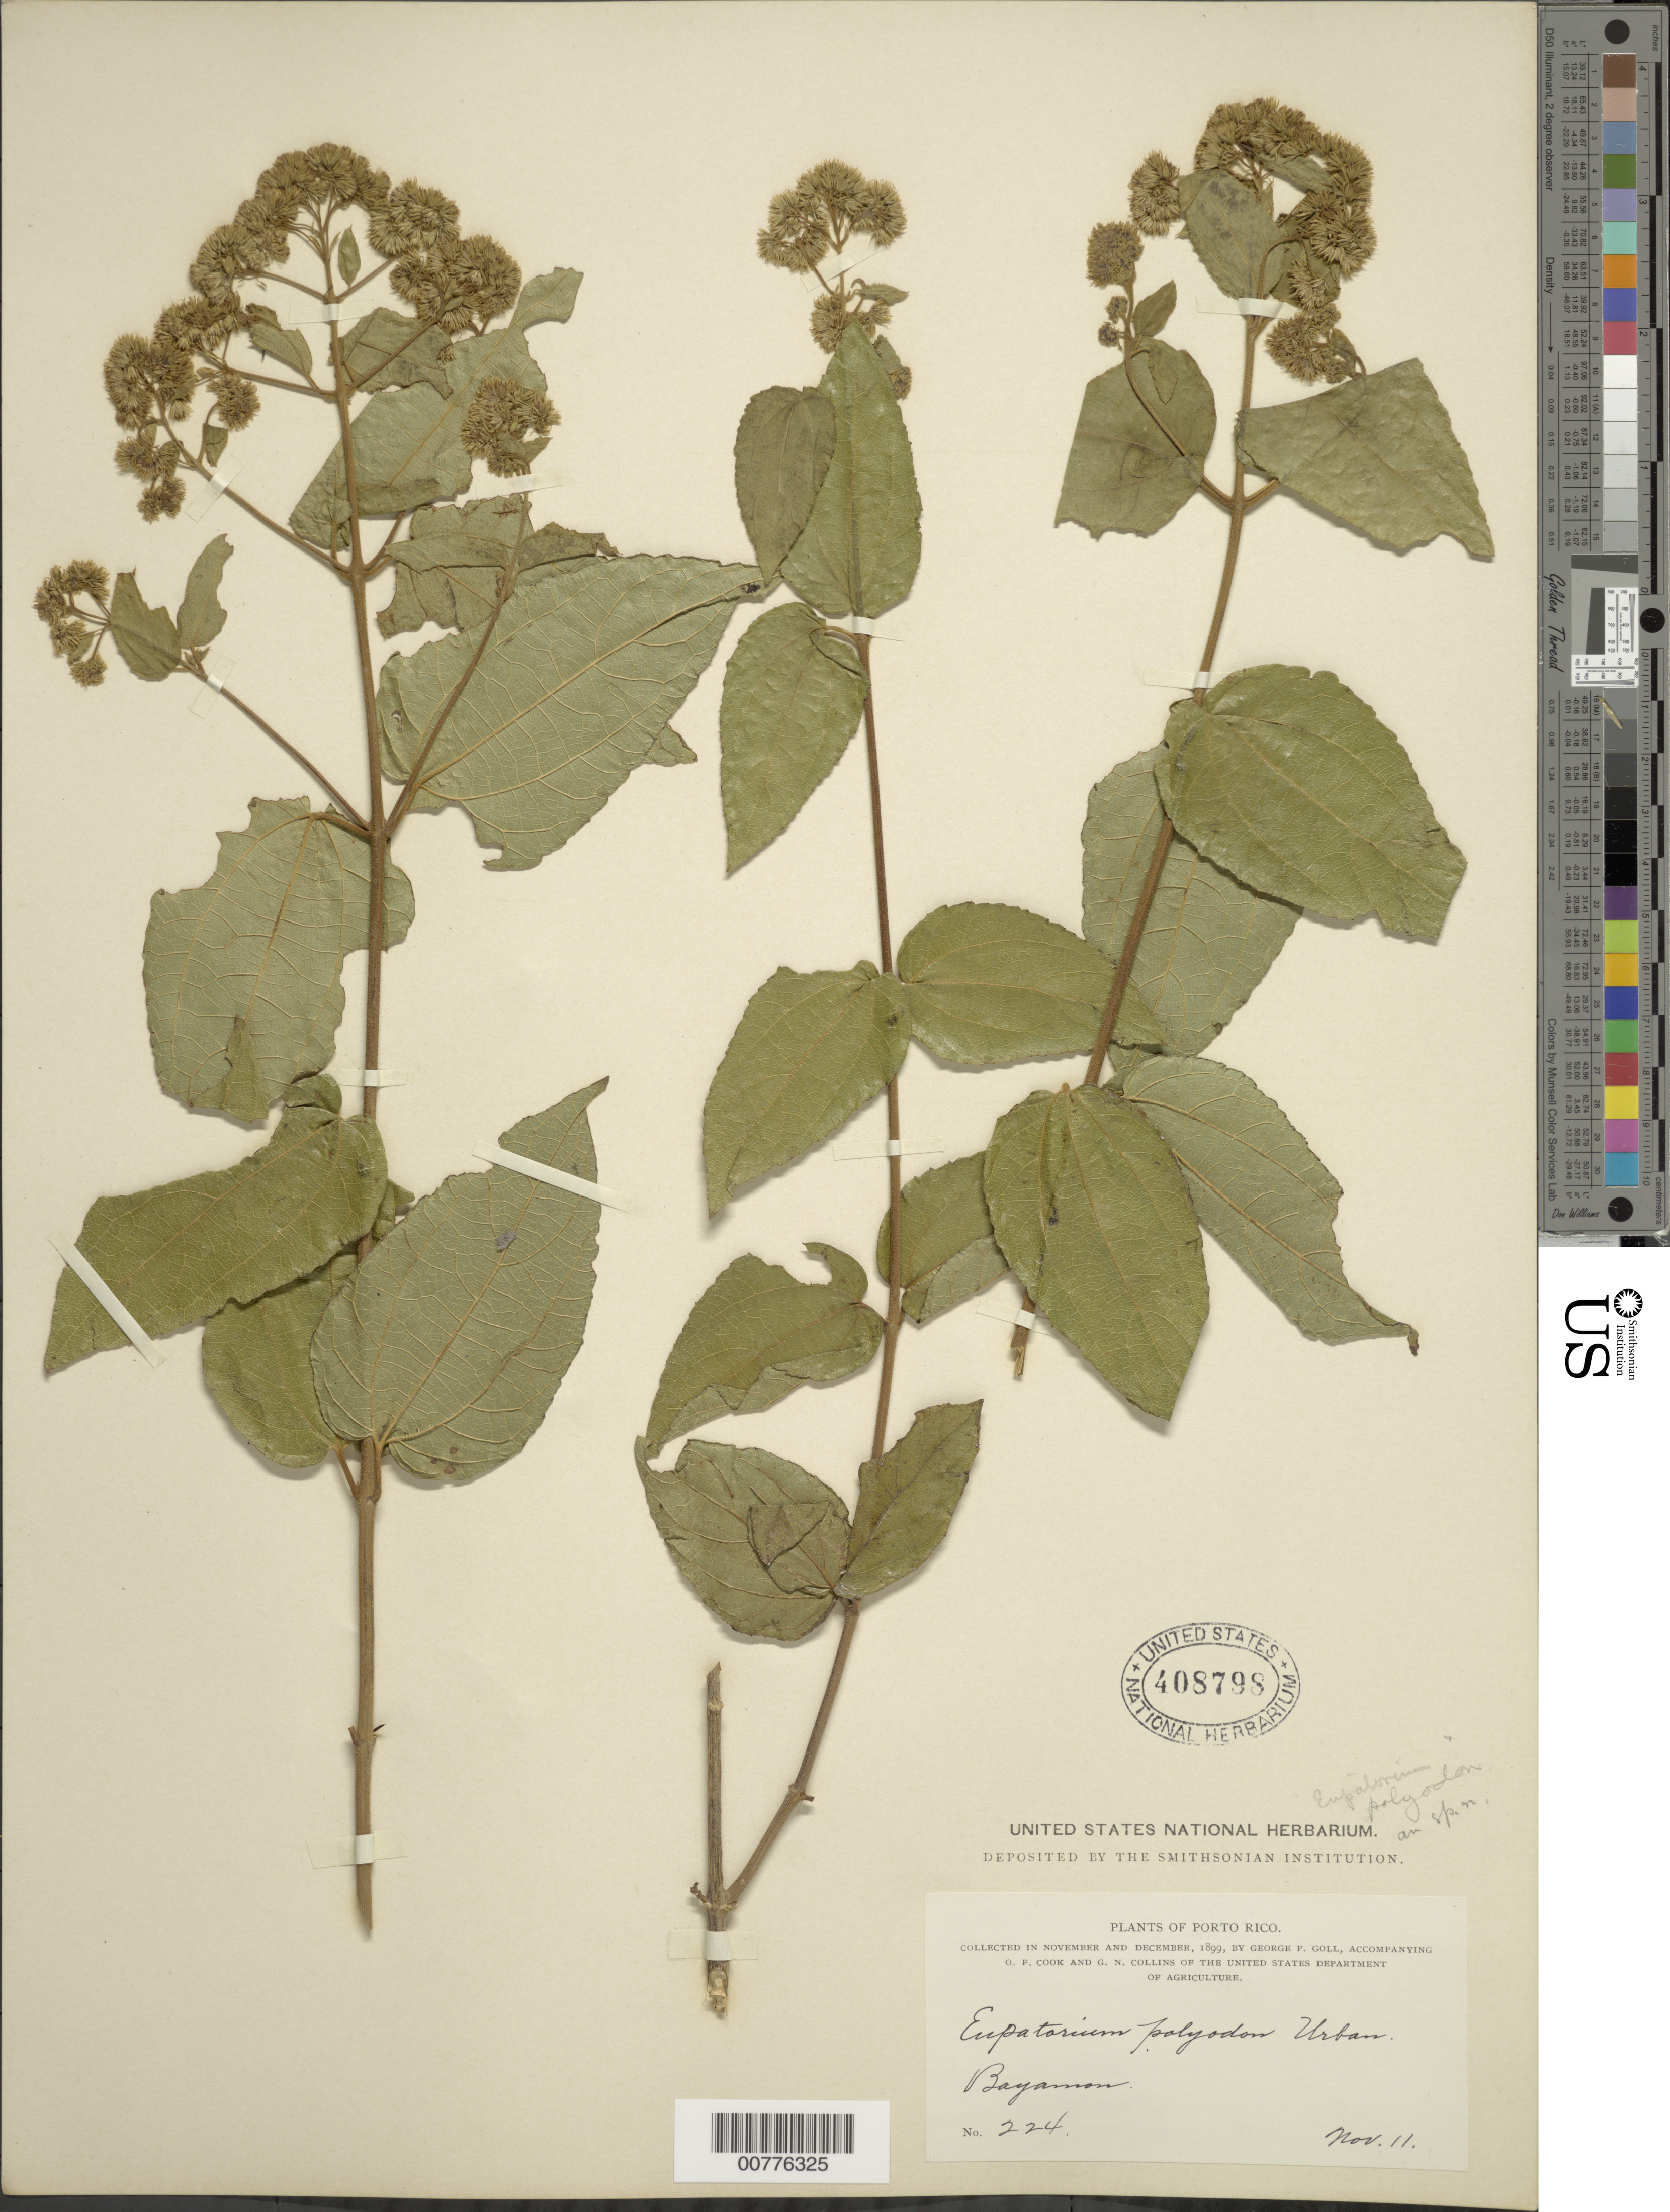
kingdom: Plantae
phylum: Tracheophyta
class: Magnoliopsida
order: Asterales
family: Asteraceae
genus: Koanophyllon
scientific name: Koanophyllon polyodon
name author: (Urb.) R.M. King & H. Rob.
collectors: G. Goll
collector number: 224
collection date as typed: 11 Nov 1899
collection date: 1899-11-11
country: Puerto Rico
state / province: Bayamón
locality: Bayamon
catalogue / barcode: US 408798